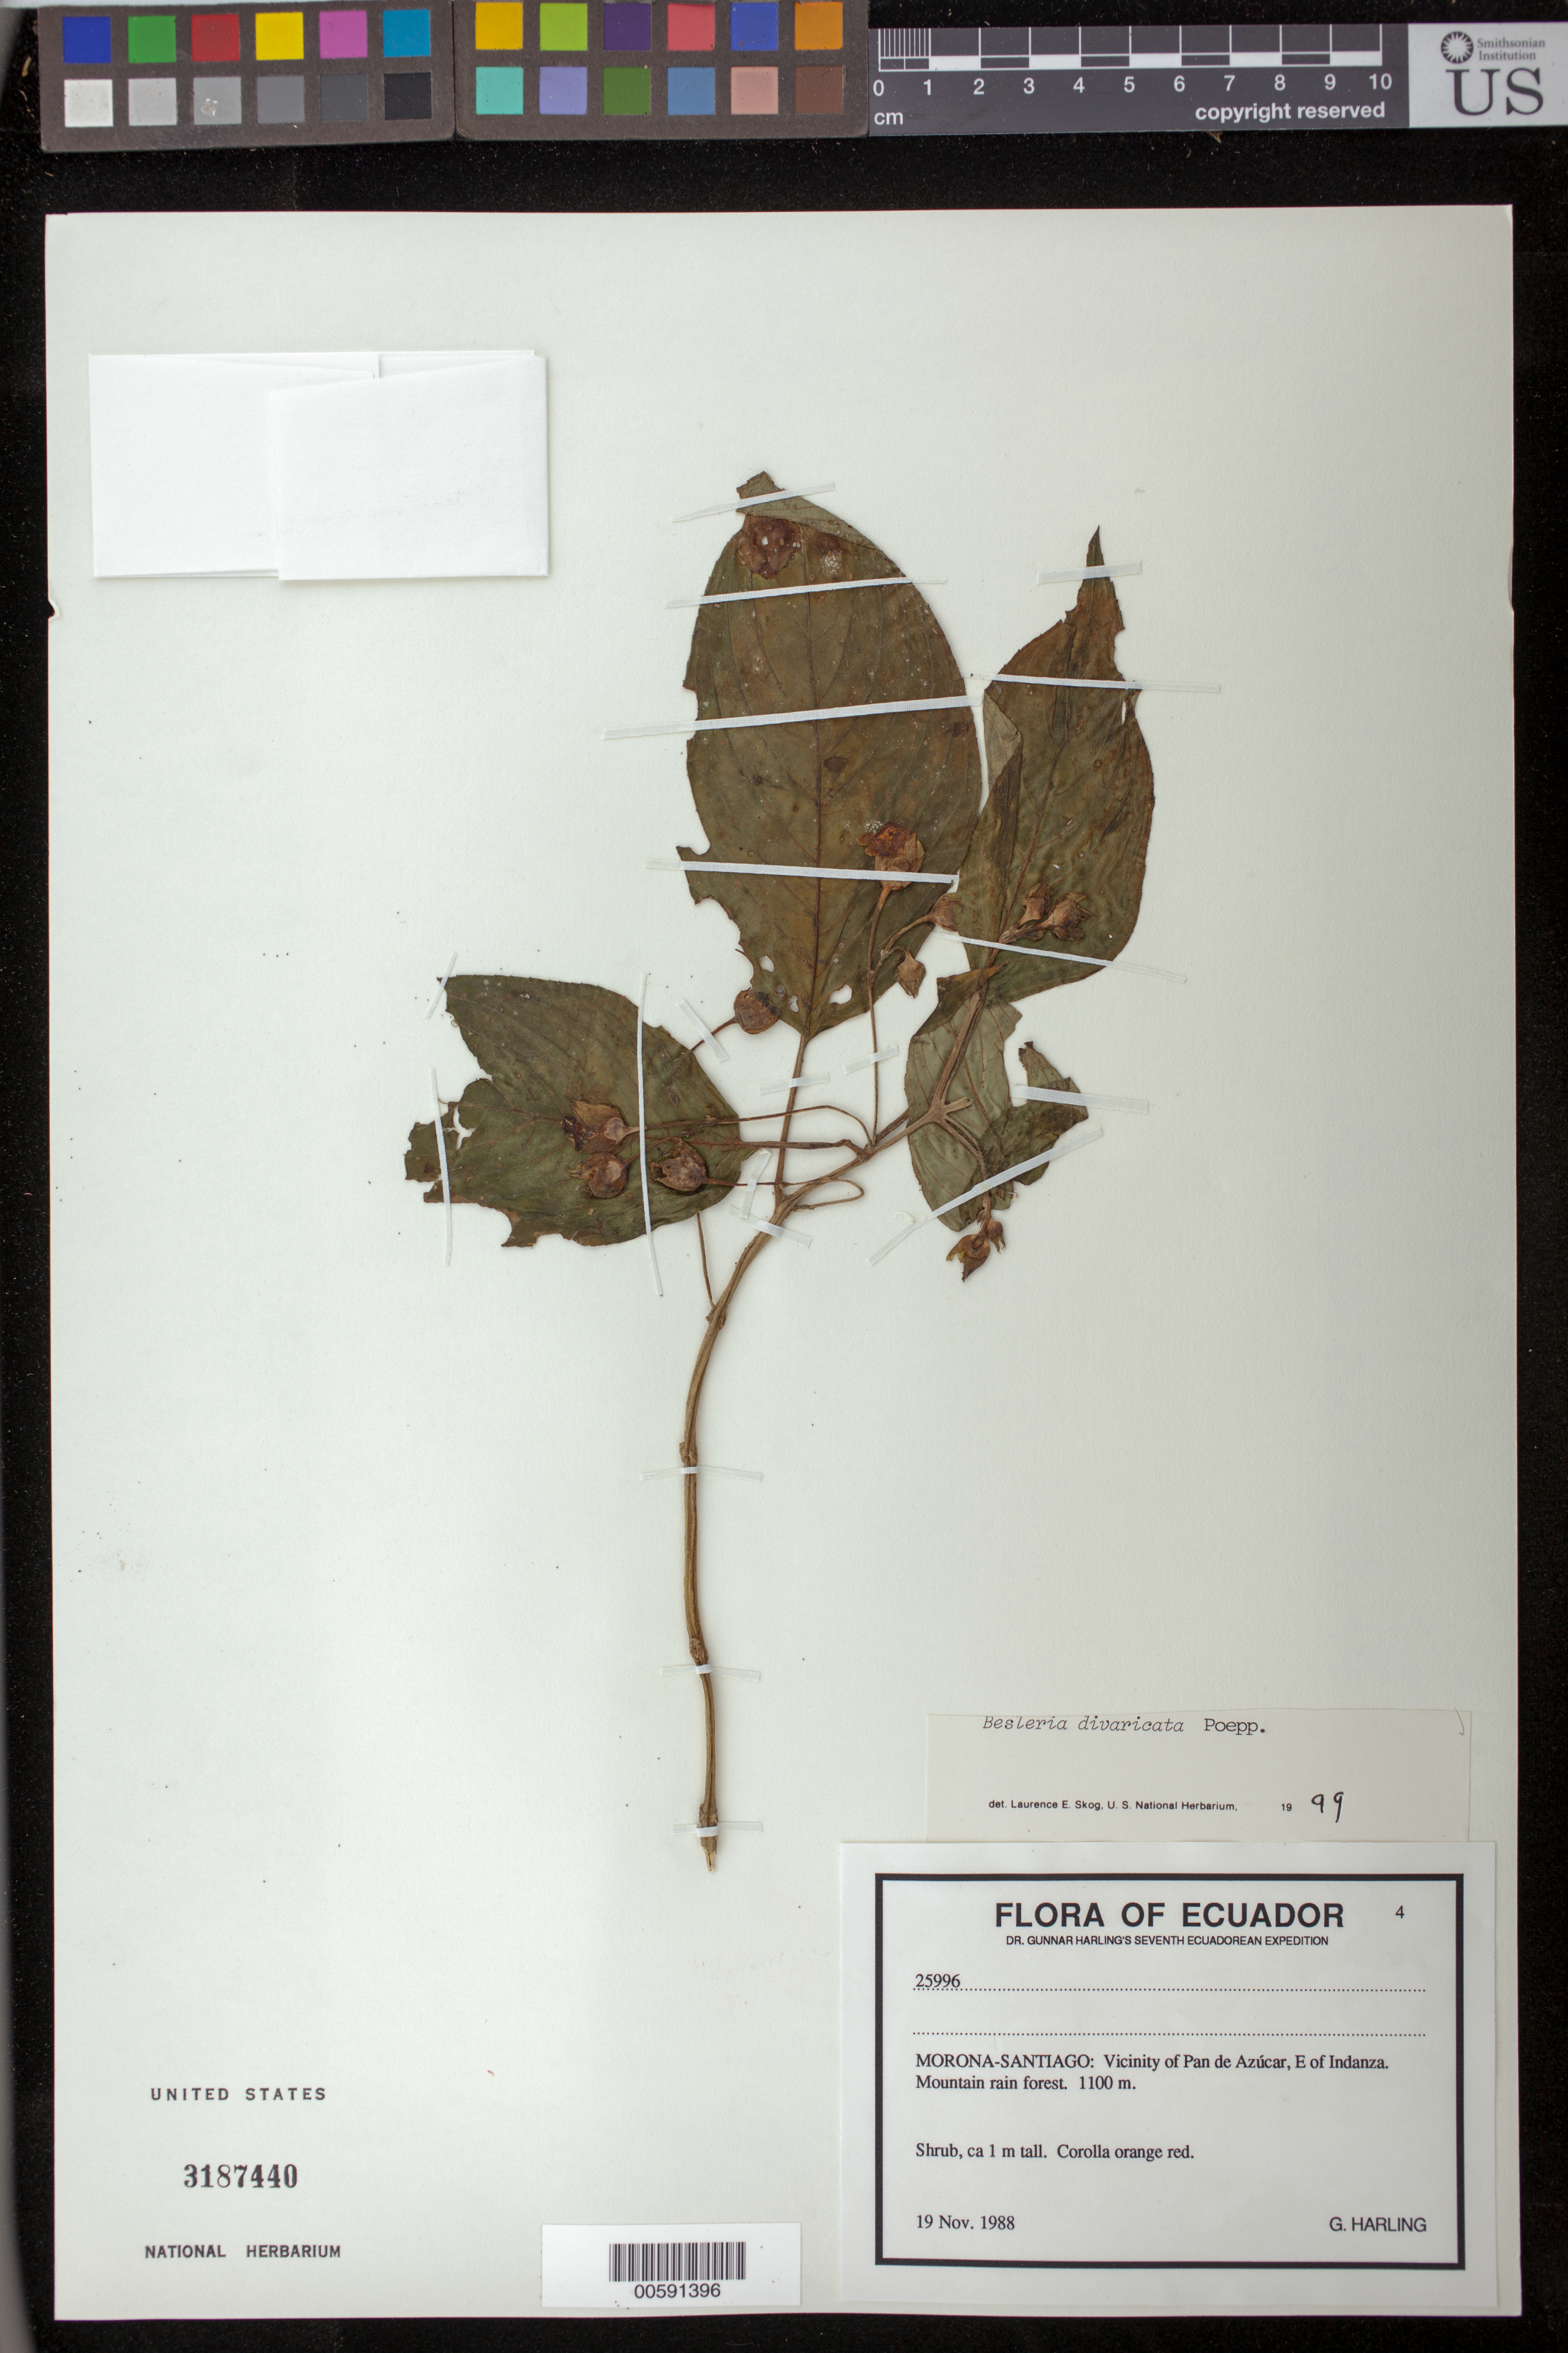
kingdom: Plantae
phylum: Tracheophyta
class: Magnoliopsida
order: Lamiales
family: Gesneriaceae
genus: Besleria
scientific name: Besleria divaricata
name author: Poepp.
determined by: Skog, Laurence E.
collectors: G. Harling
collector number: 25996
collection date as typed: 19 Nov 1988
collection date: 1988-11-19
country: Ecuador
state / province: Morona-Santiago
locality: Vicinity of Pan de Azúcar, E of Indanza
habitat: Mountain rain forest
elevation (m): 1100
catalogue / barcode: US 3187440